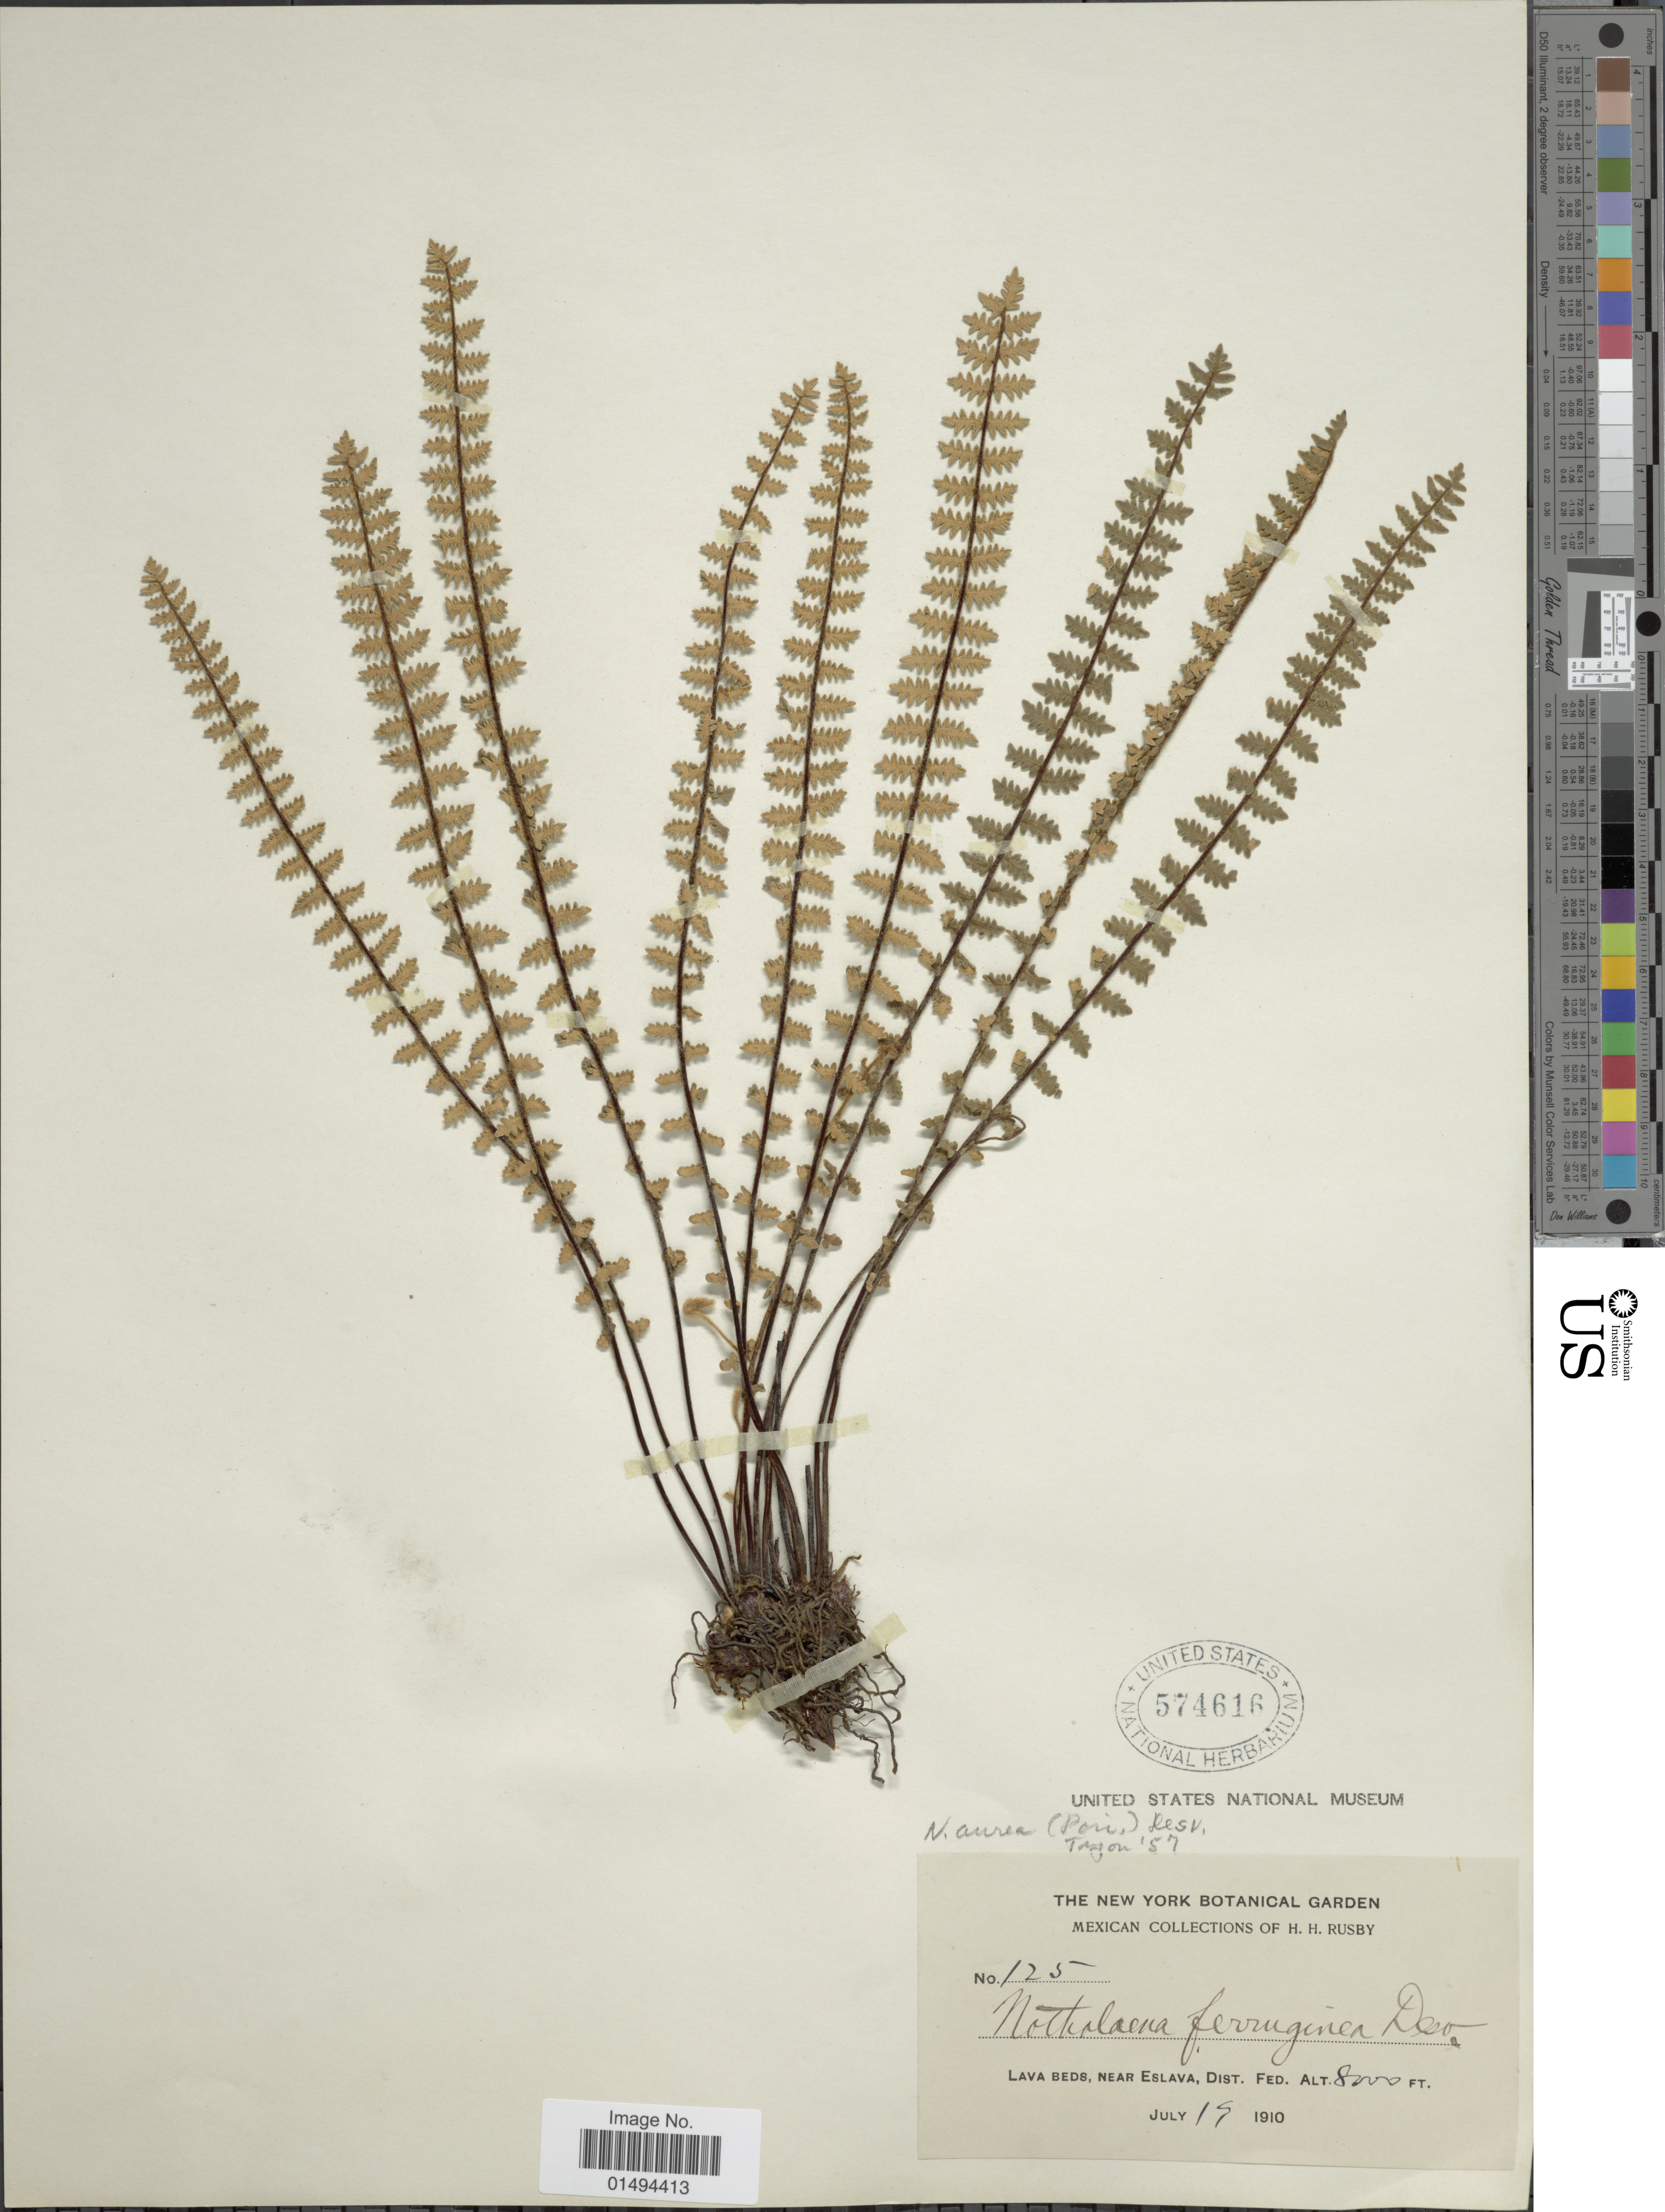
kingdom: Plantae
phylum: Tracheophyta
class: Polypodiopsida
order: Polypodiales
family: Pteridaceae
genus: Myriopteris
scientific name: Myriopteris aurea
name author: (Poir.) Grusz & Windham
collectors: H. H. Rusby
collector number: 125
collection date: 1910-07-19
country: Mexico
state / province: Distrito Federal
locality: Lava beds, near Eslava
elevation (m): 2438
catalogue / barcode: US 574616